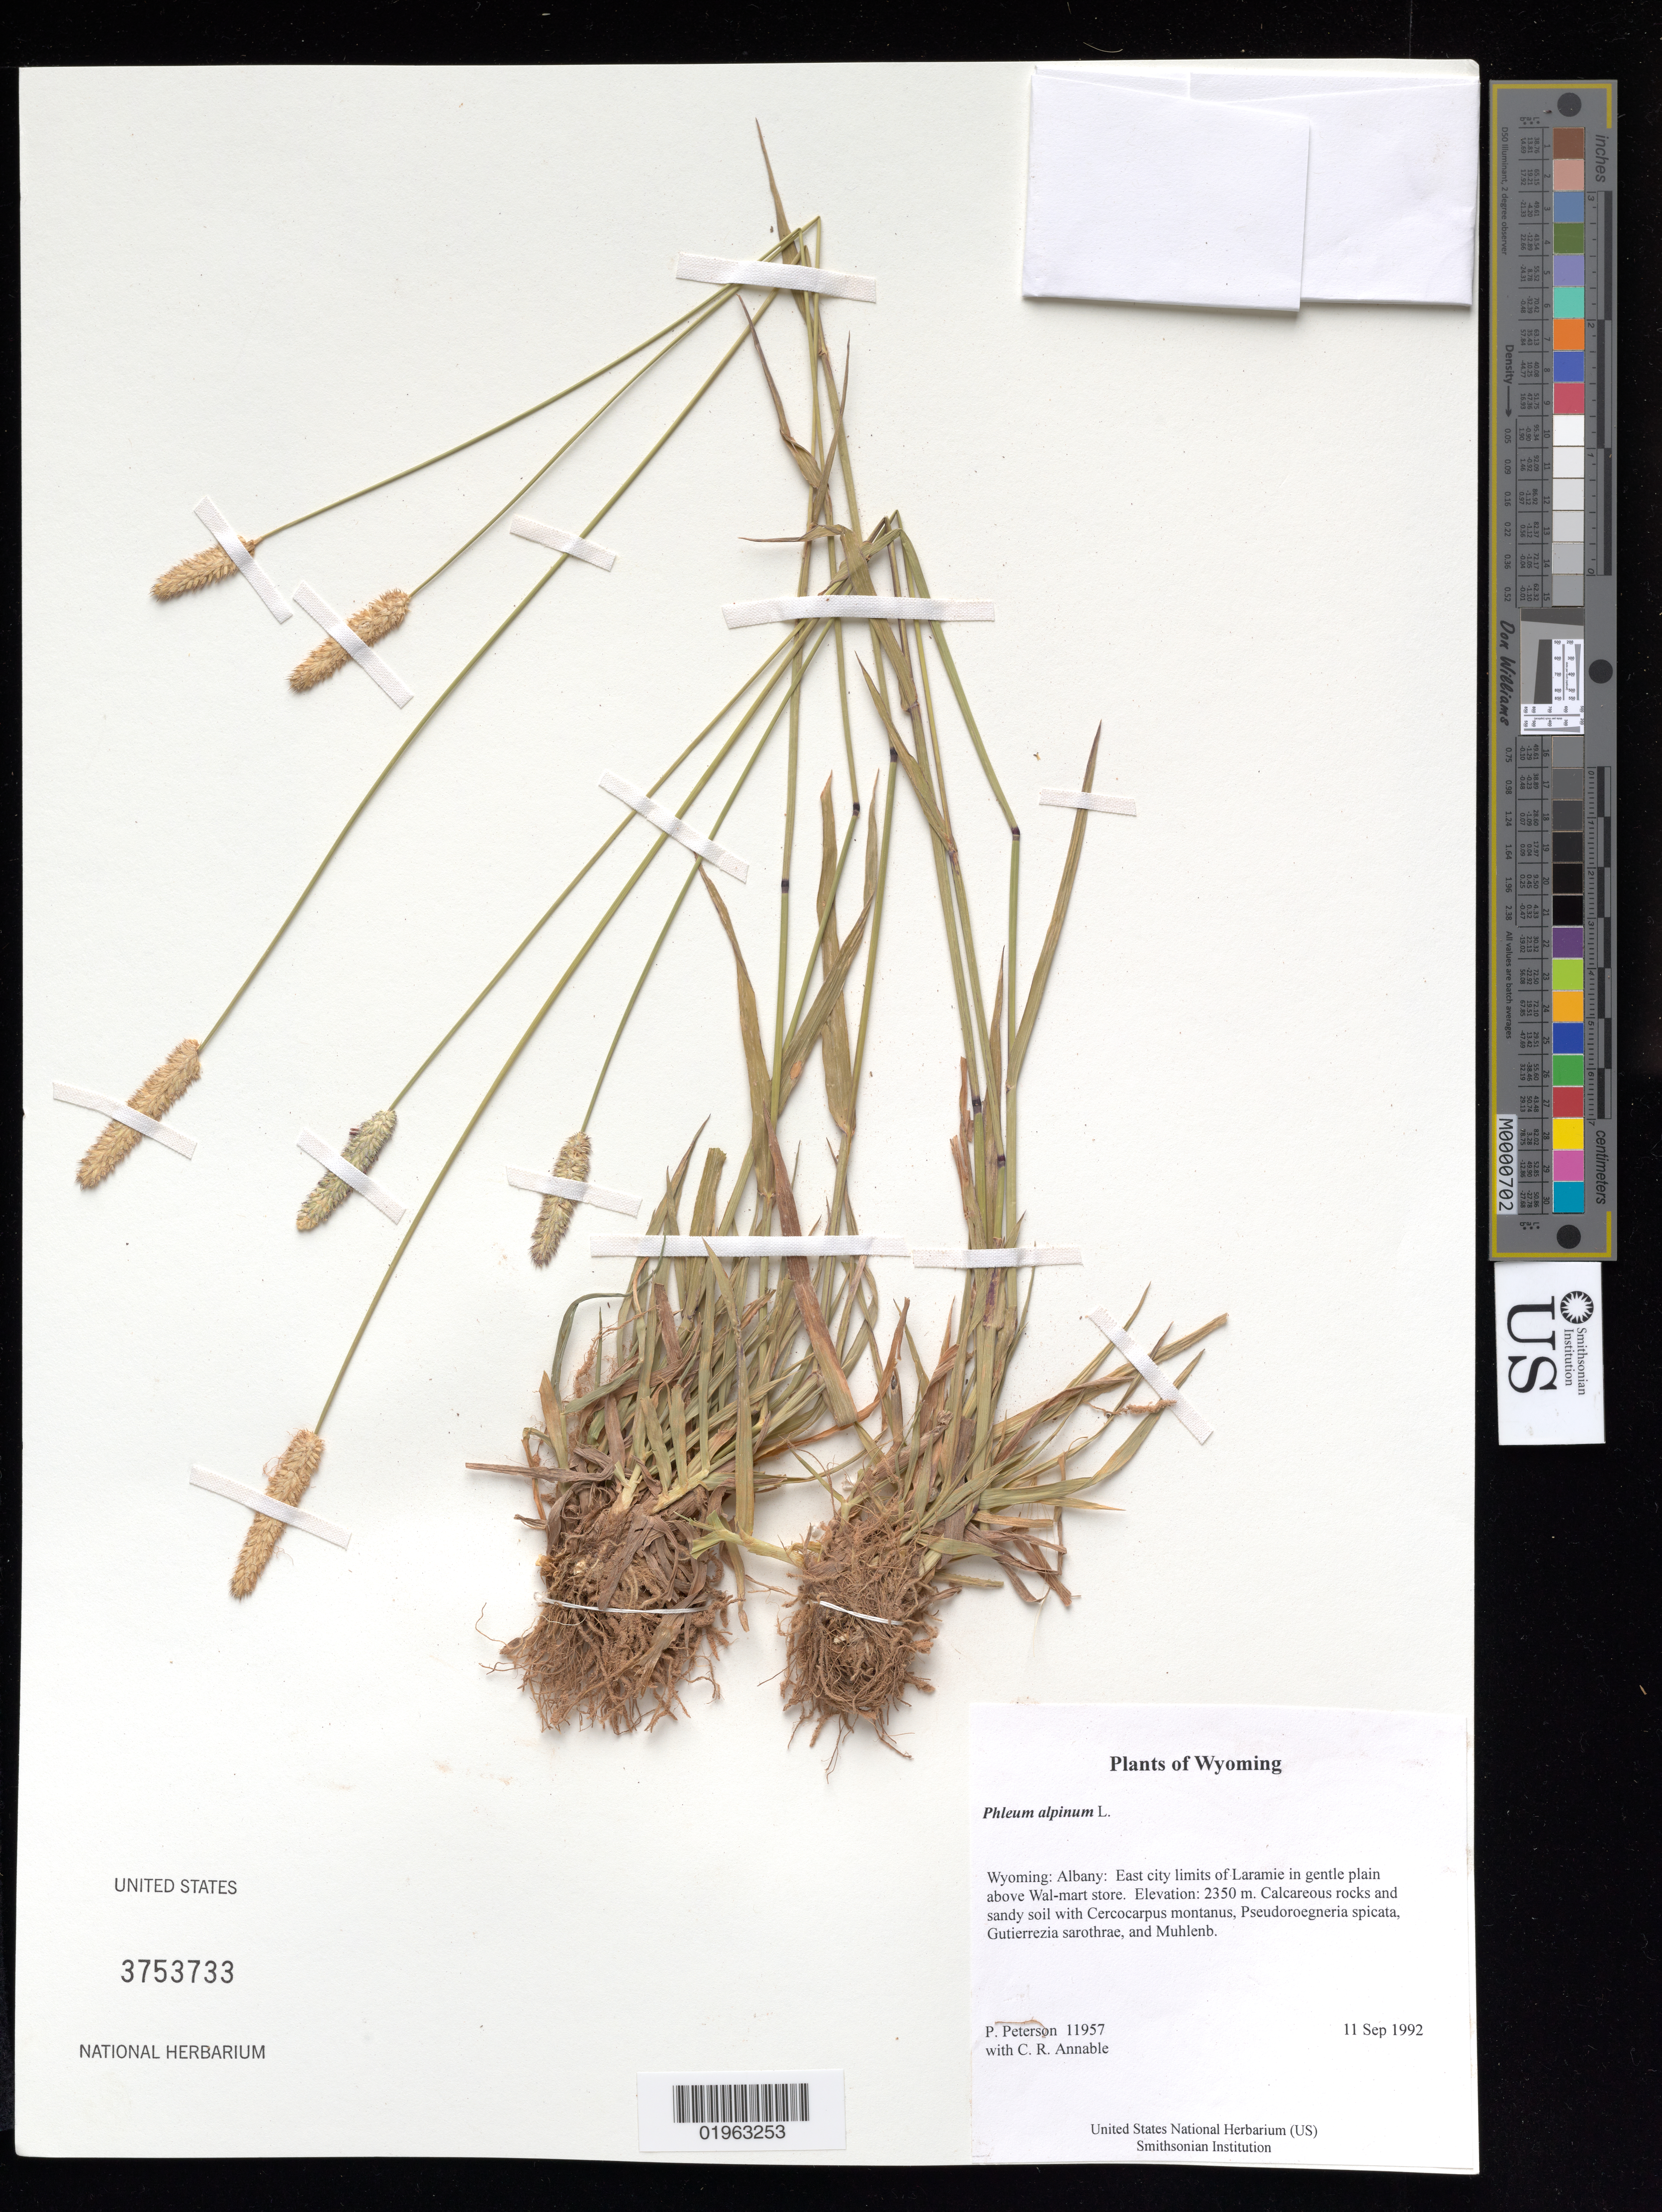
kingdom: Plantae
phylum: Tracheophyta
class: Liliopsida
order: Poales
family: Poaceae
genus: Phleum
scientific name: Phleum alpinum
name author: L.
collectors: P. M. Peterson & C. R. Annable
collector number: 11957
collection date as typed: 11 Sep 1992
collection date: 1992-09-11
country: United States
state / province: Wyoming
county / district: Albany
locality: East city limits of Laramie in gentle plain above Wal-mart store.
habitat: Calcareous rocks and sandy soil with Cercocarpus montanus, Pseudoroegneria spicata, Gutierrezia sarothrae, and Muhlenb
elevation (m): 2350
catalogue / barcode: US 3753733